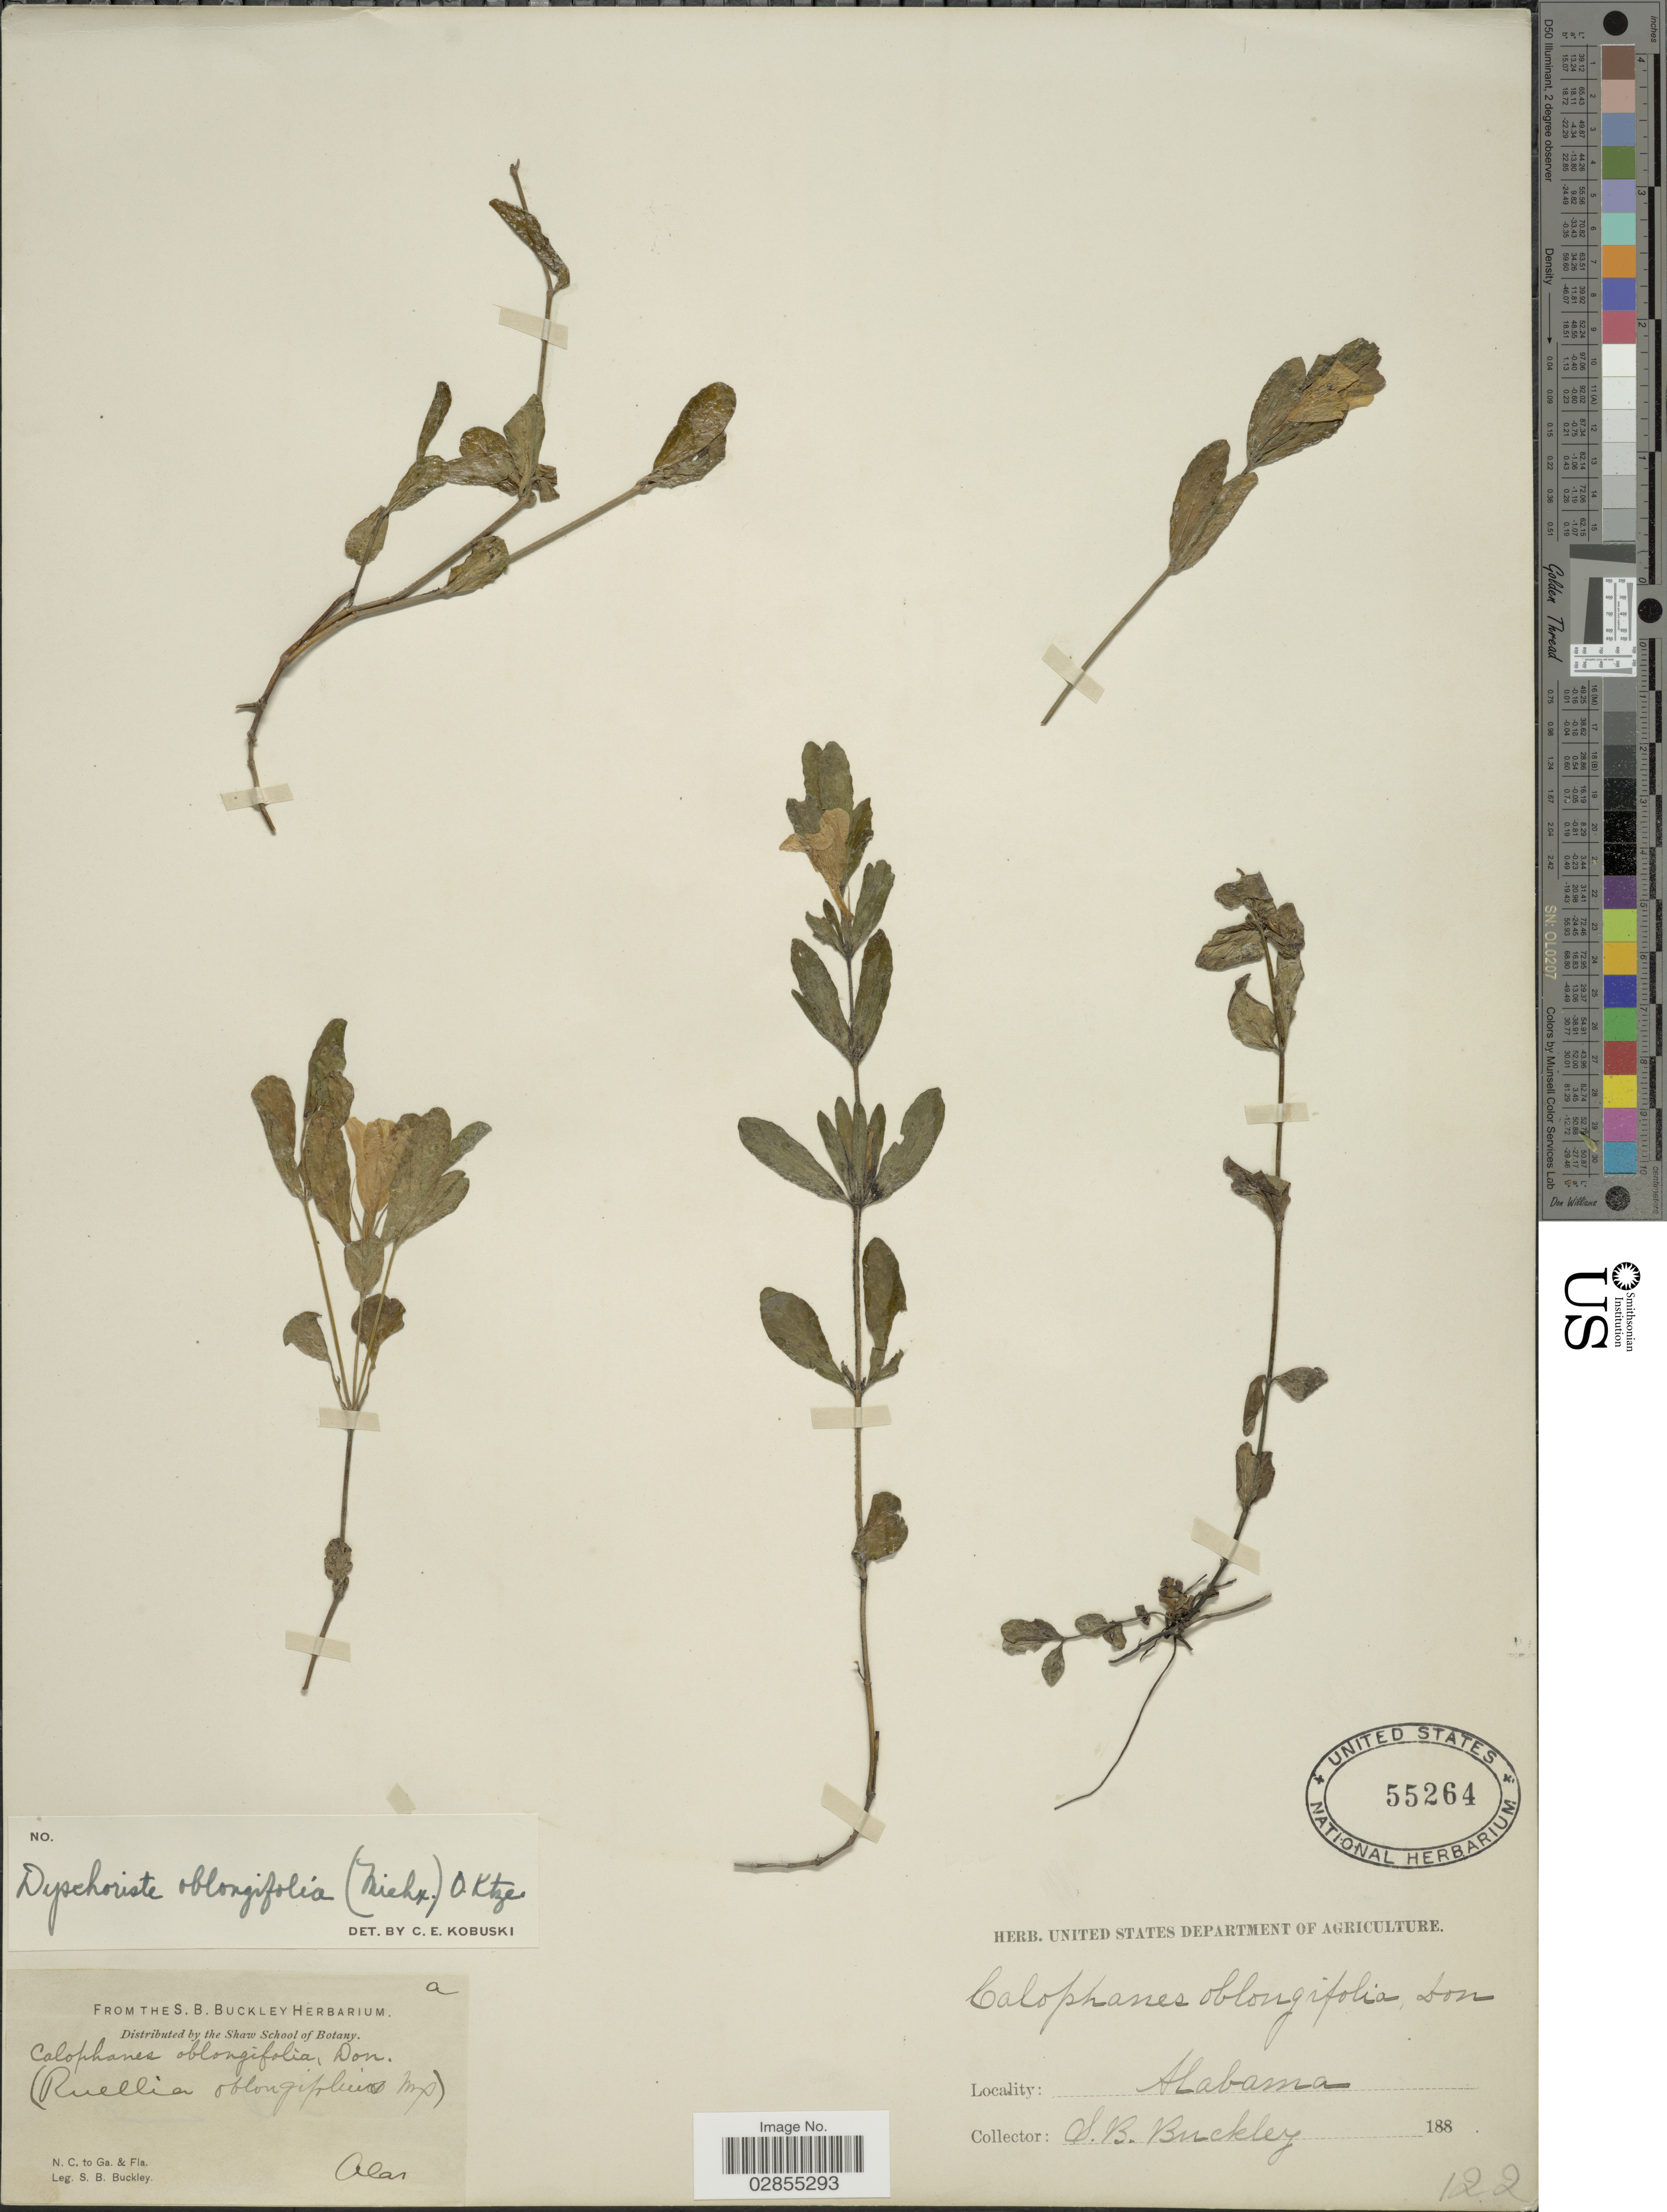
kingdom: Plantae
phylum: Tracheophyta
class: Magnoliopsida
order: Lamiales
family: Acanthaceae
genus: Dyschoriste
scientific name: Dyschoriste oblongifolia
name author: (Michx.) Kuntze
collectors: S. B. Buckley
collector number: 122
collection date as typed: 188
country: United States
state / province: Alabama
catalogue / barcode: US 55264